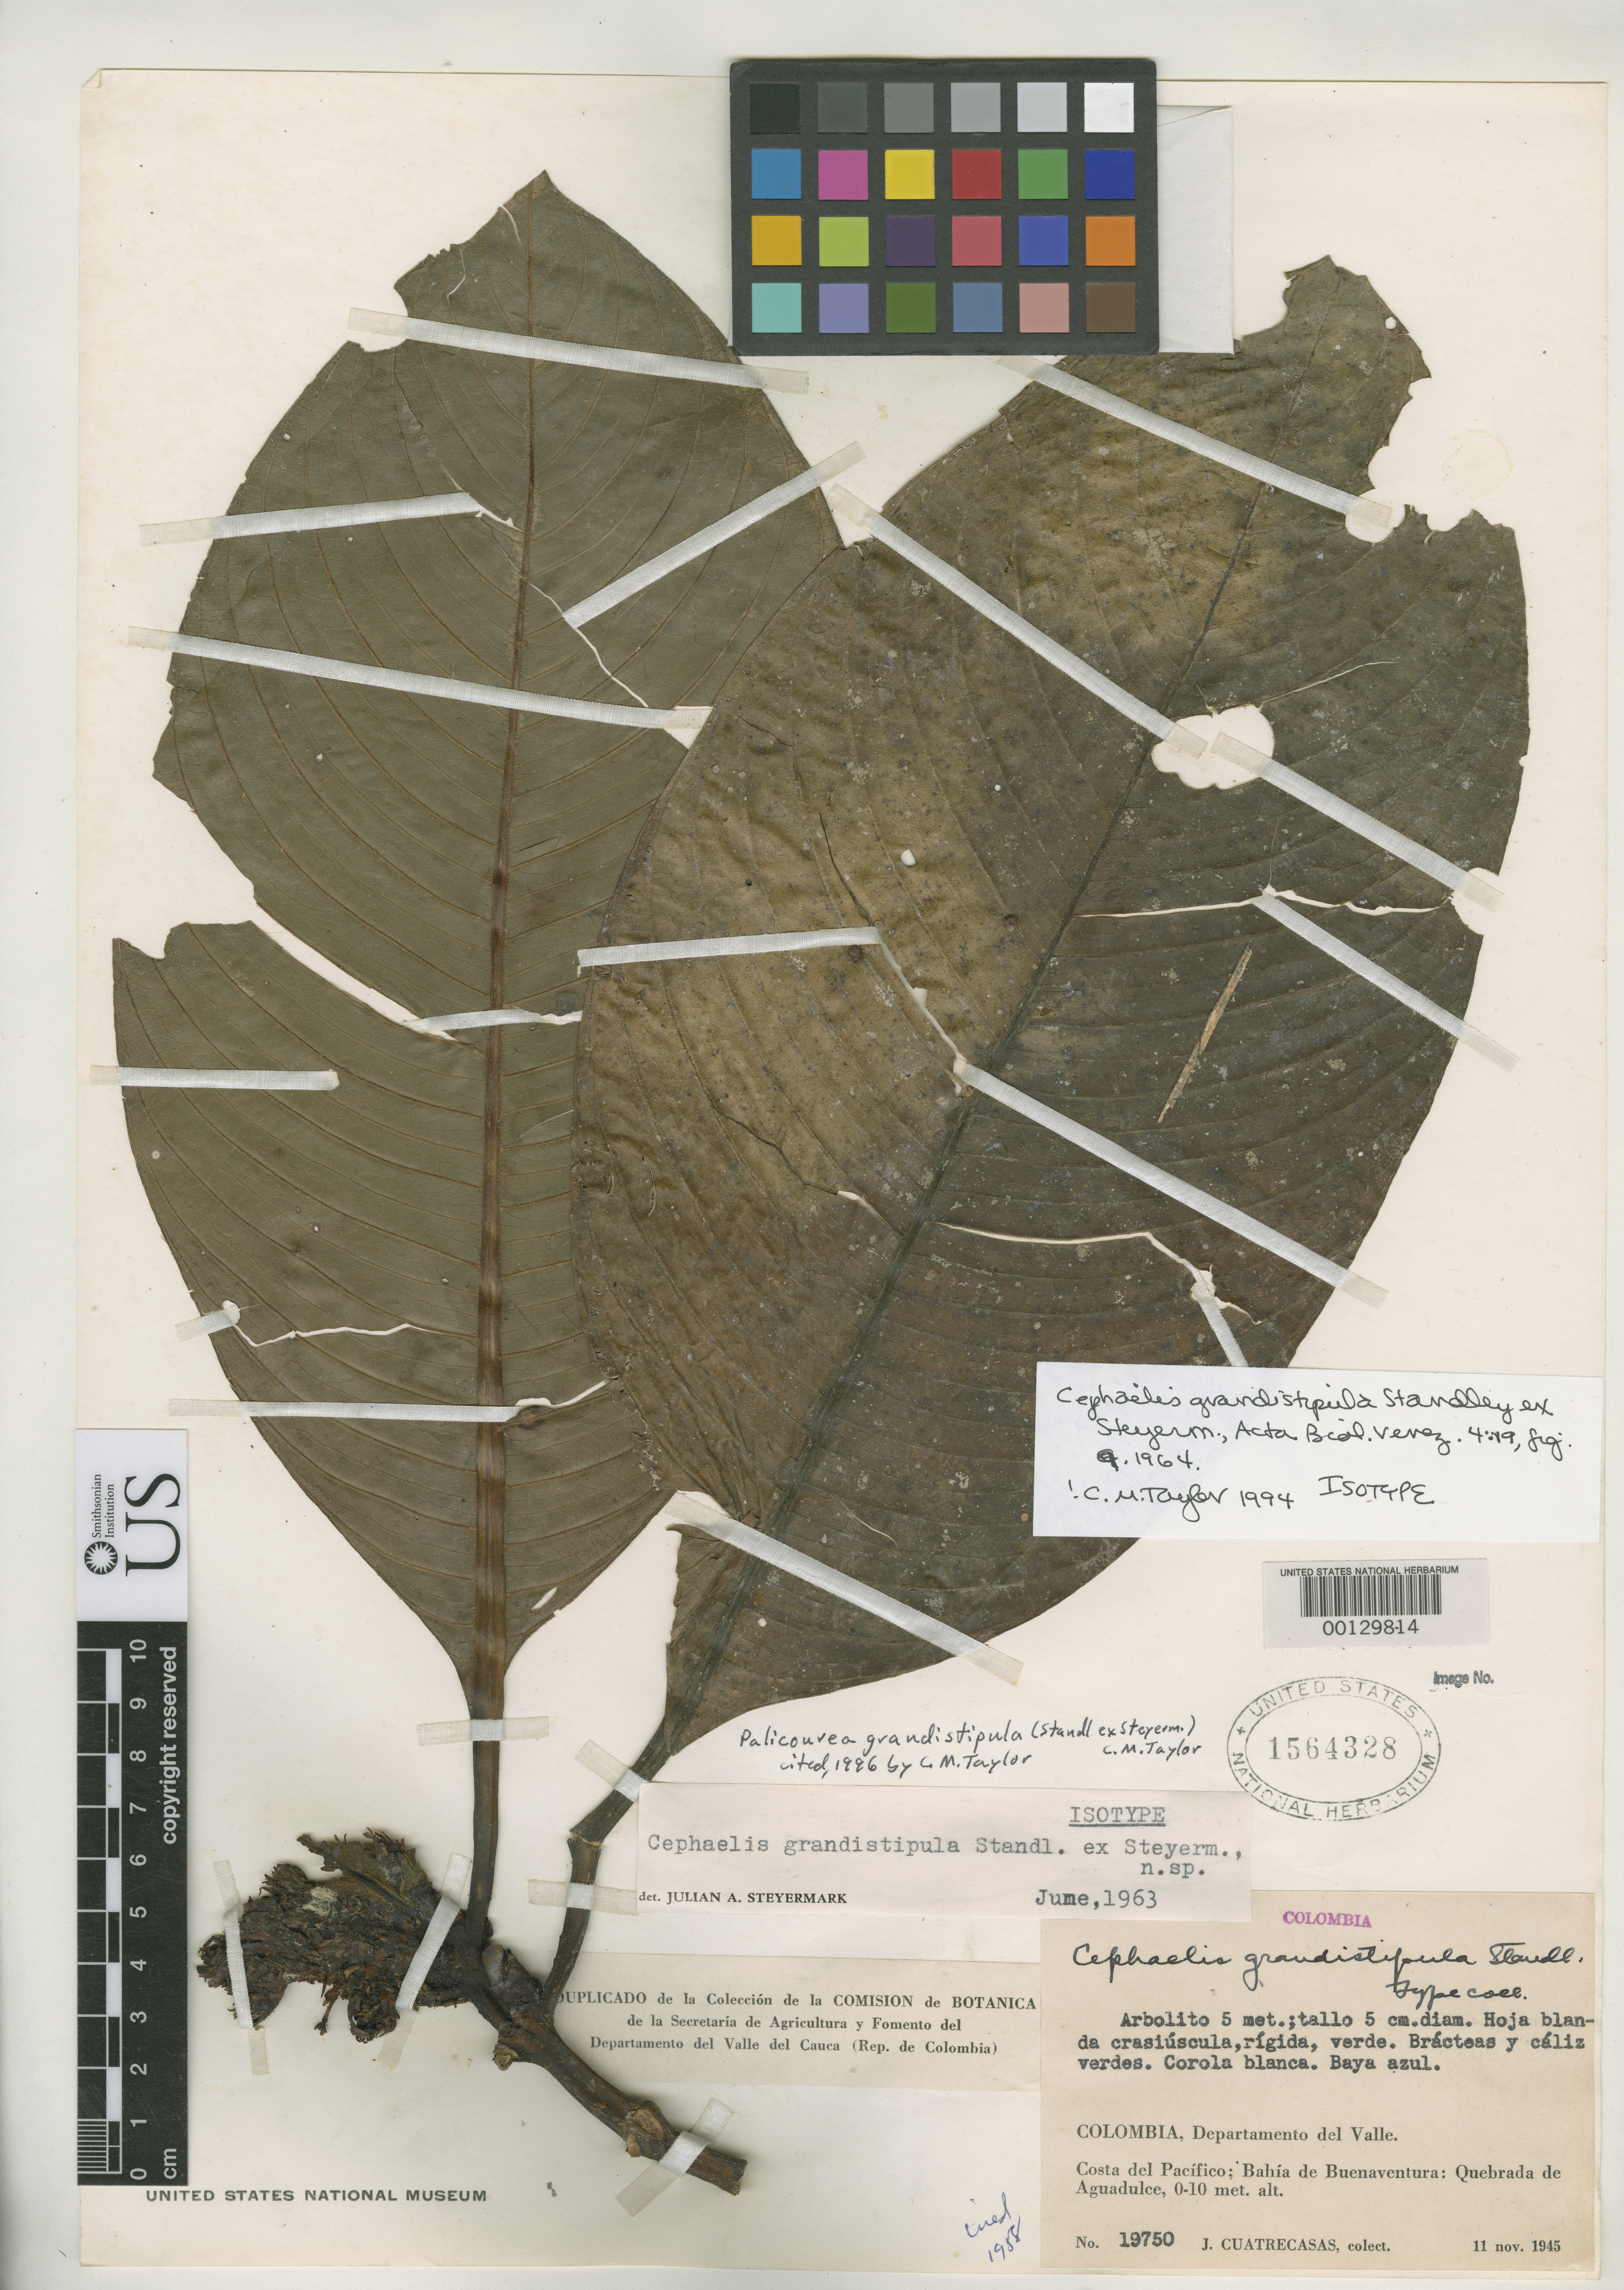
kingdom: Plantae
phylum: Tracheophyta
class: Magnoliopsida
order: Gentianales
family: Rubiaceae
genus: Cephaelis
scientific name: Cephaelis grandistipula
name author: Standl. ex Steyerm.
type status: Isotype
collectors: J. Cuatrecasas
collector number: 19750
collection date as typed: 11 Nov 1945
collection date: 1945-11-11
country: Colombia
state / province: Valle del Cauca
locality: Costa del Pacifico, Bahia de Buena Ventura, Quebrada de Agua Dulce.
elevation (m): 0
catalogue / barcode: US 1564328